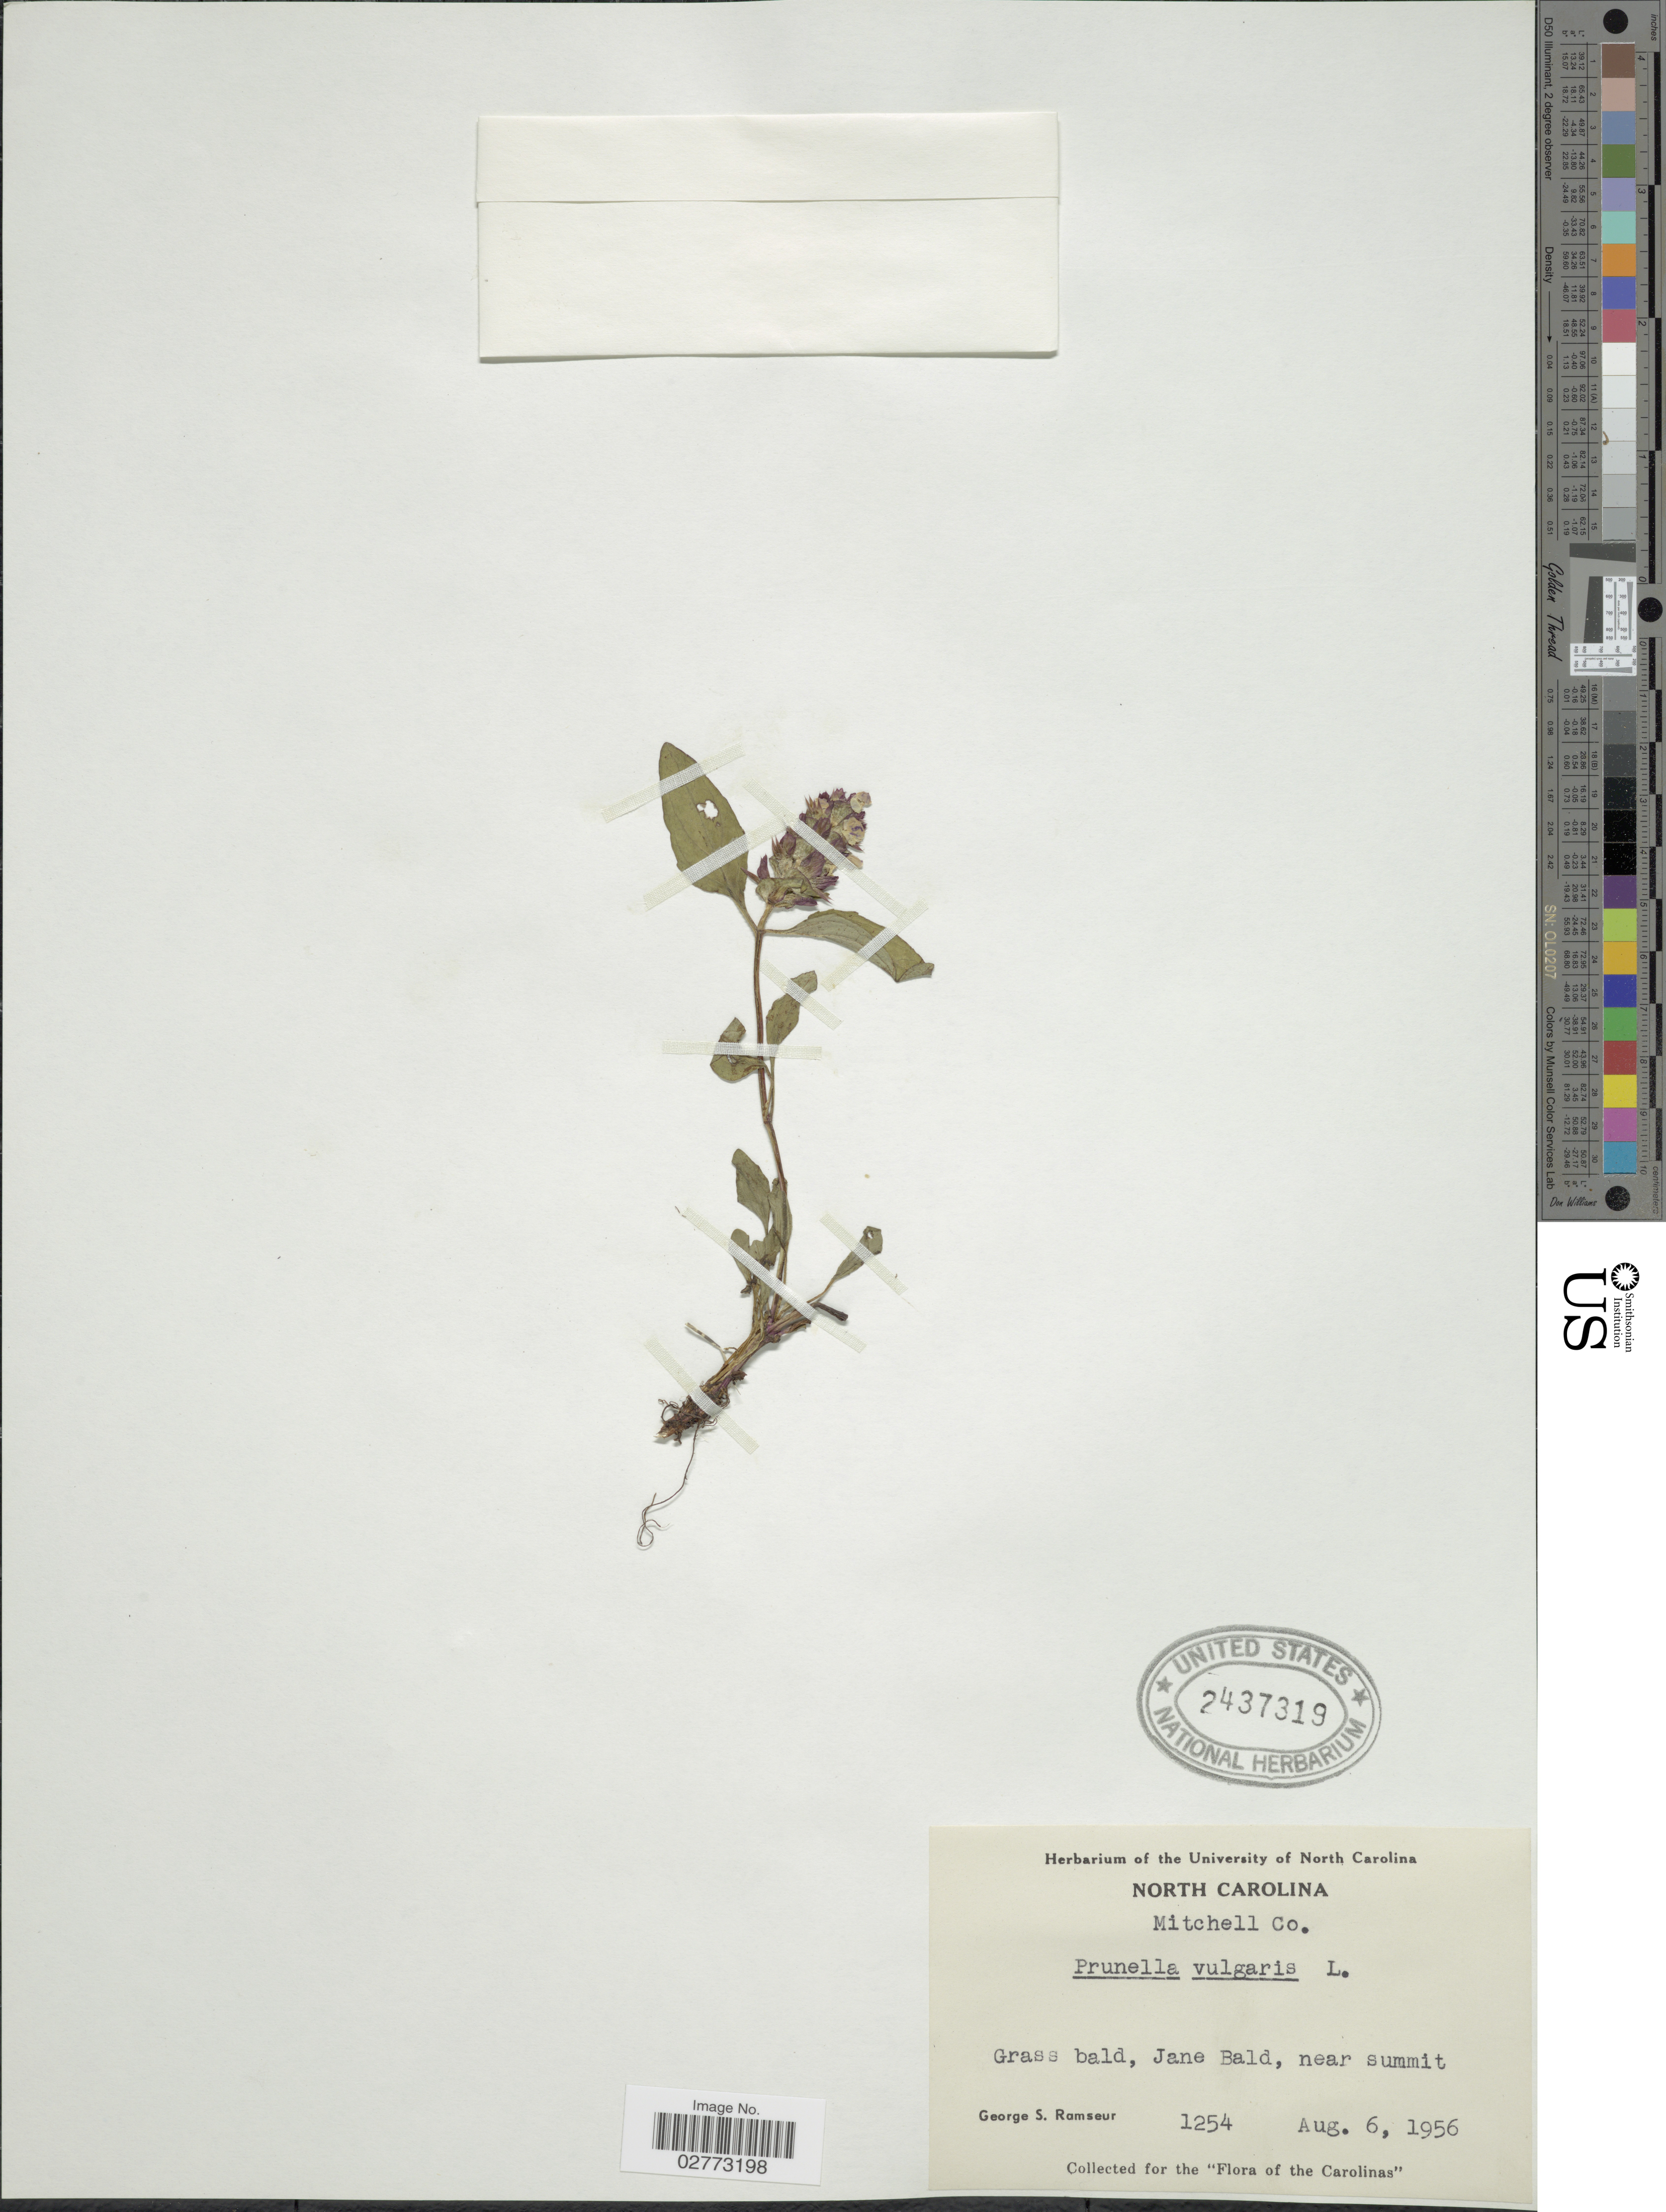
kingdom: Plantae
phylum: Tracheophyta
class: Magnoliopsida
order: Lamiales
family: Lamiaceae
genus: Prunella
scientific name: Prunella vulgaris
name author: L.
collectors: G. S. Ramseur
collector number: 1254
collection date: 1956-08-06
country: United States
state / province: North Carolina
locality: Mitchell Co., Jane Bald, near summit, Carolinas.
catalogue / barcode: US 2437319